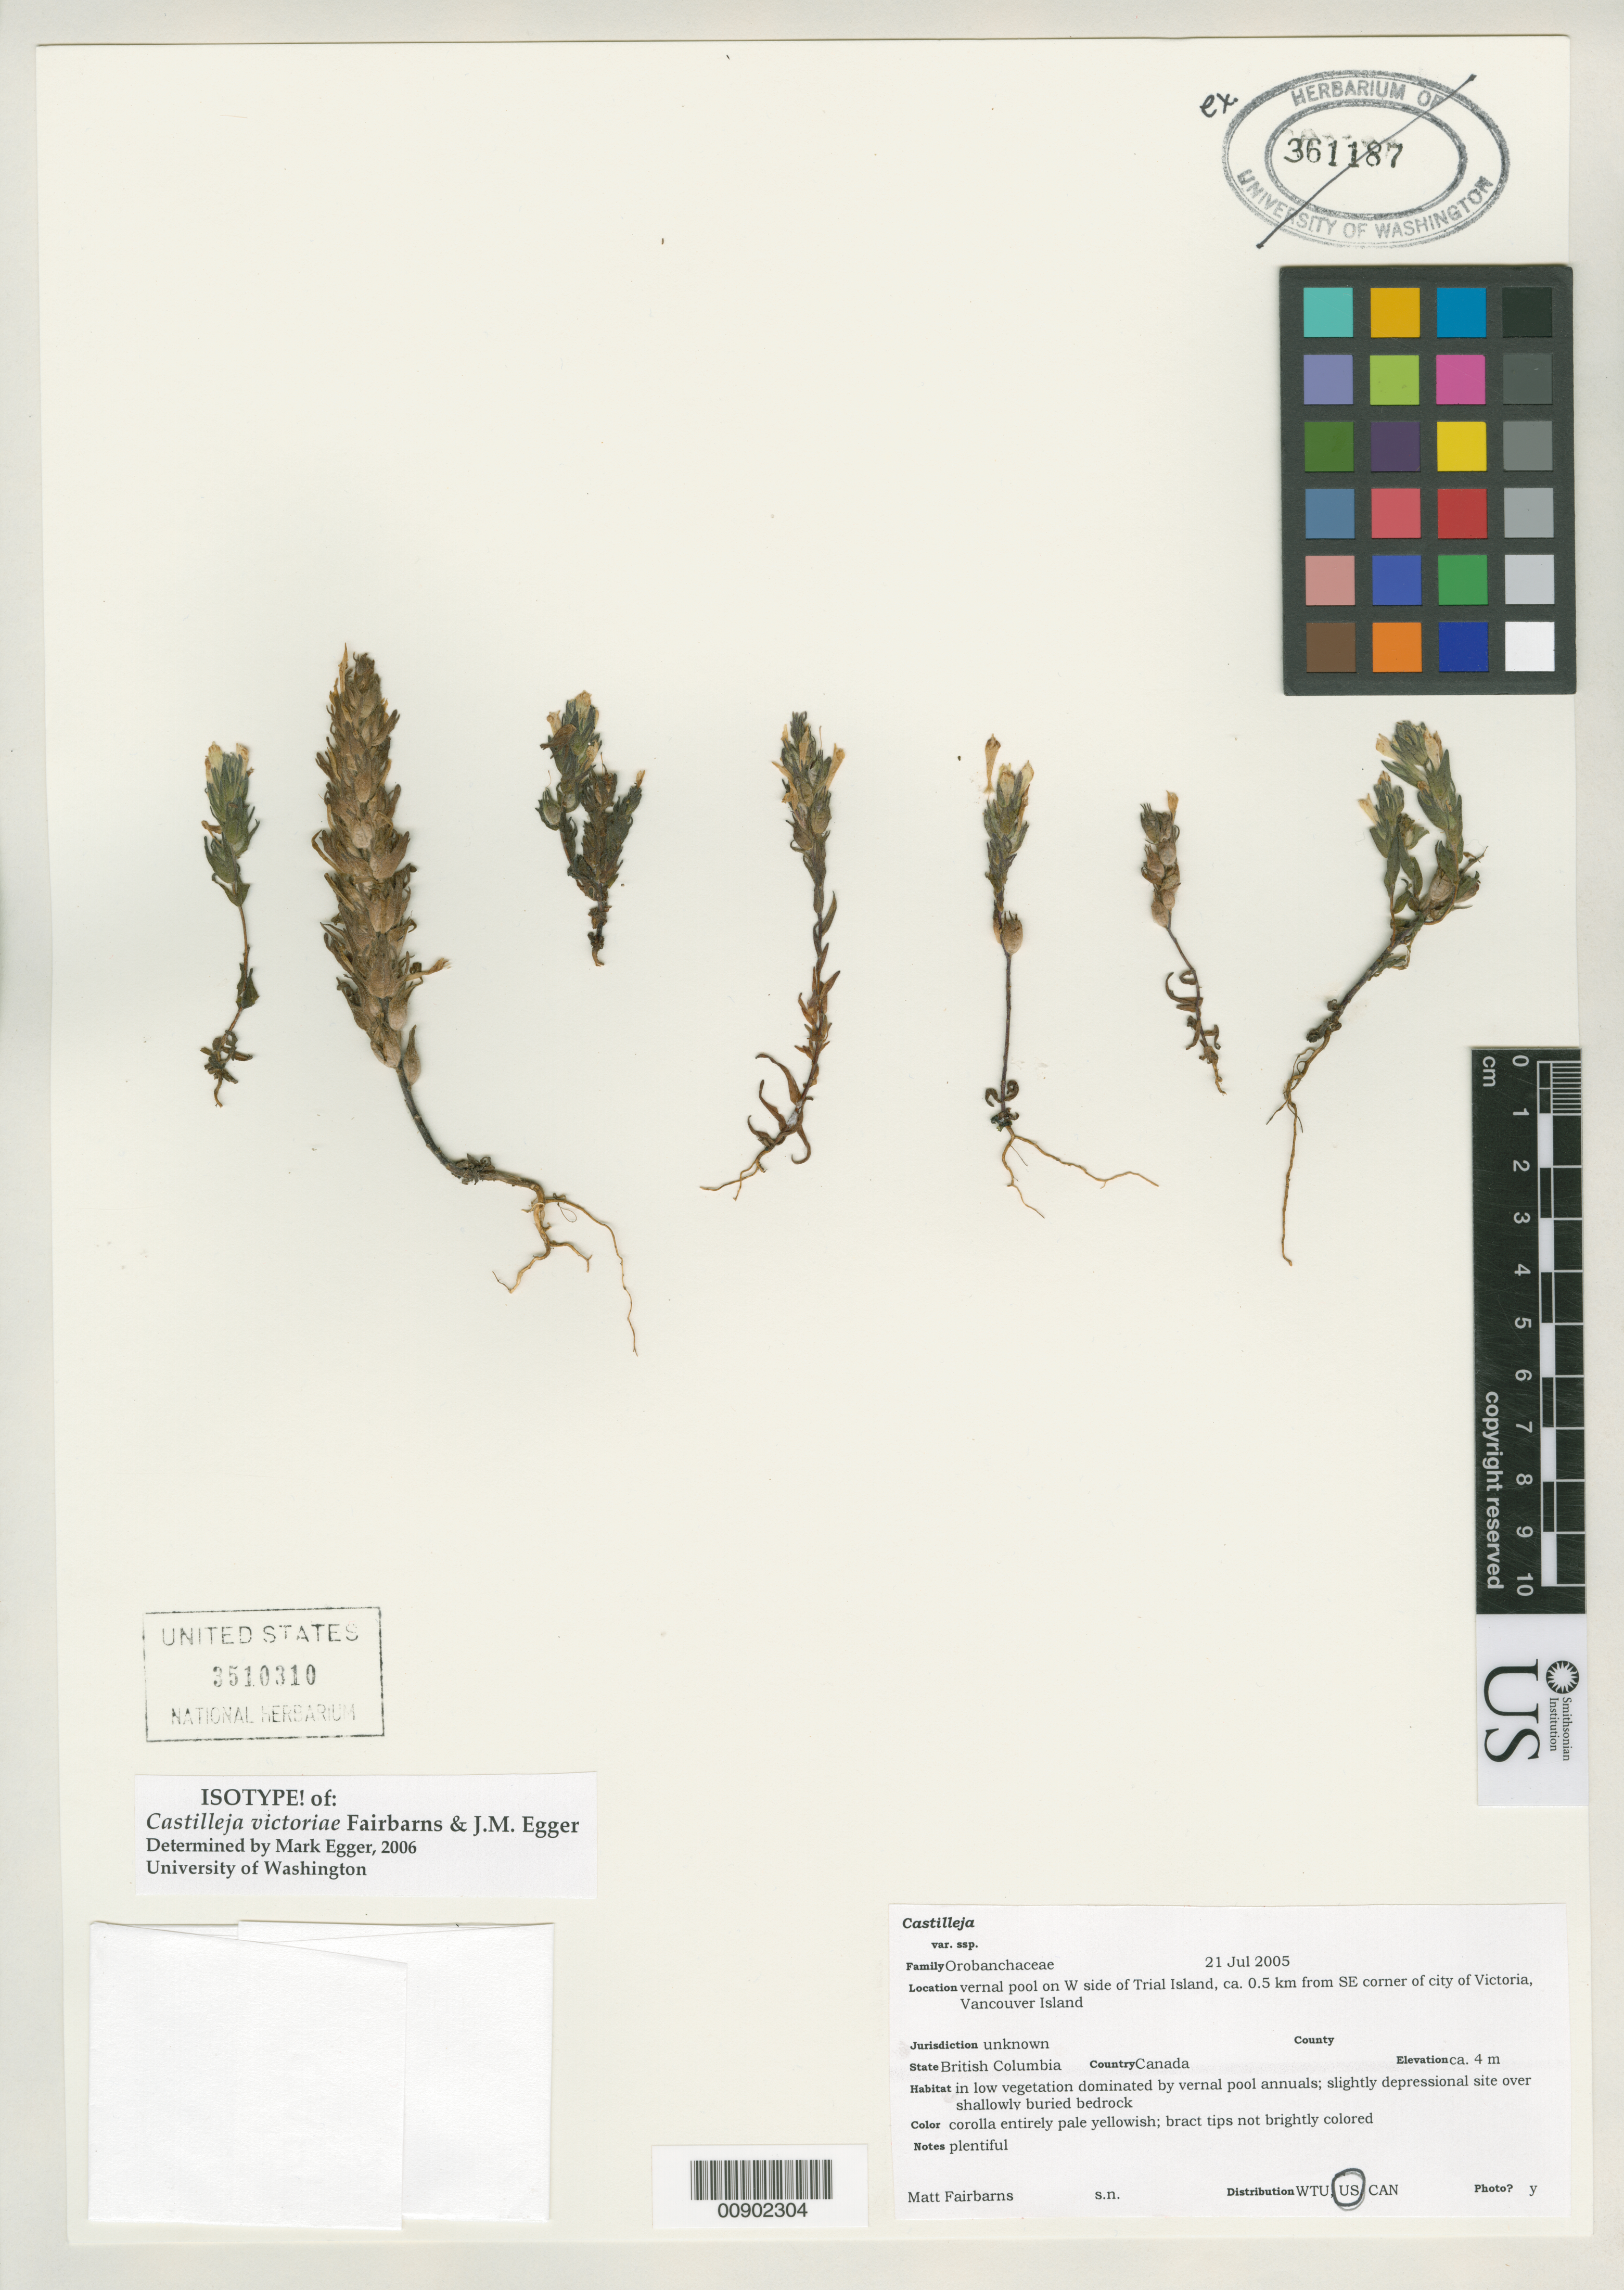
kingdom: Plantae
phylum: Tracheophyta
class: Magnoliopsida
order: Lamiales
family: Orobanchaceae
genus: Castilleja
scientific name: Castilleja victoriae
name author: Fairbarns & J.M. Egger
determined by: Egger, M.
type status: Isotype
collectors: M. Fairbarns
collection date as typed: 21 Jul 2005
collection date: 2005-07-21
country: Canada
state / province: British Columbia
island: Trial Island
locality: Vernal pool on W side of Trial Island, ca. 0.5 km from SE corner of city of Victoria, Vancouver Island.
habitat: In low vegetation dominated by vernal pool annuals; slightly depressional site over shallowly buried bedrock.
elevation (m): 4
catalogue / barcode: US 3510310